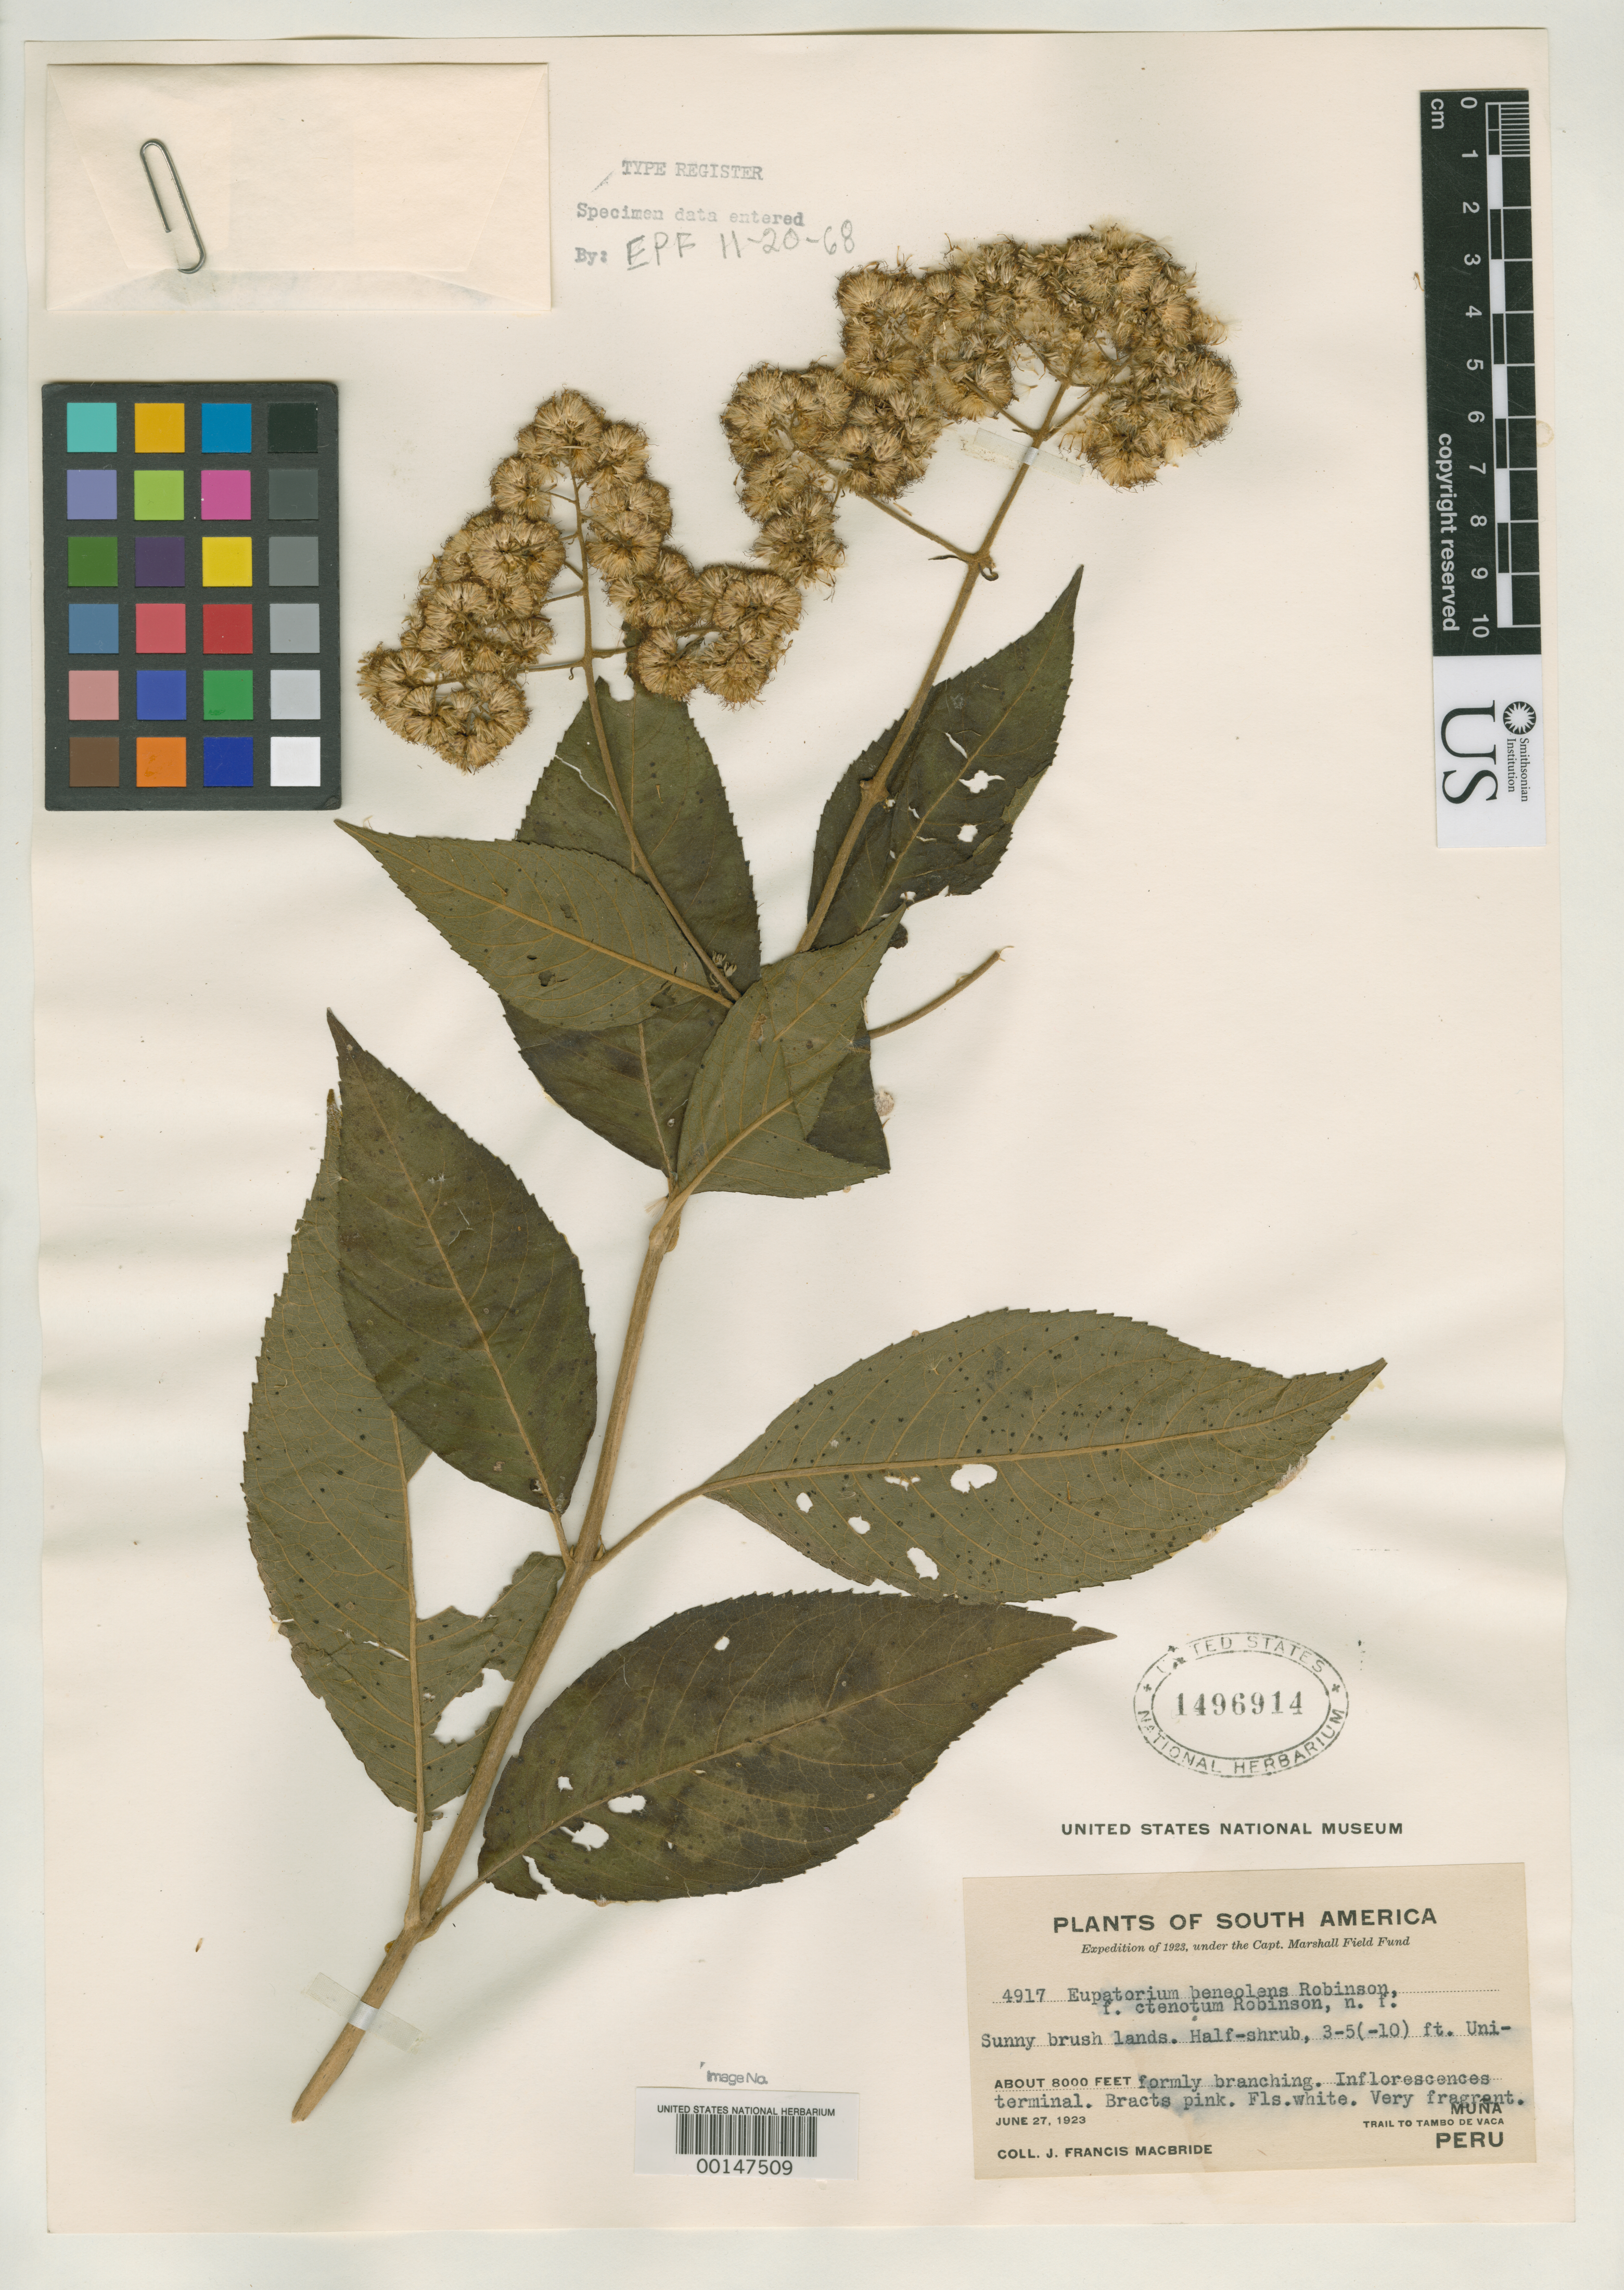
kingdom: Plantae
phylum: Tracheophyta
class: Magnoliopsida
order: Asterales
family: Asteraceae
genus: Eupatorium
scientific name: Eupatorium beneolens f. ctenotum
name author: Rob.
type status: Isotype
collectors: J. F. Macbride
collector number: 4917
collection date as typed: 27 Jun 1923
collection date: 1923-06-27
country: Peru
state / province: Huánuco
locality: Tambo de Vaca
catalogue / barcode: US 1496914